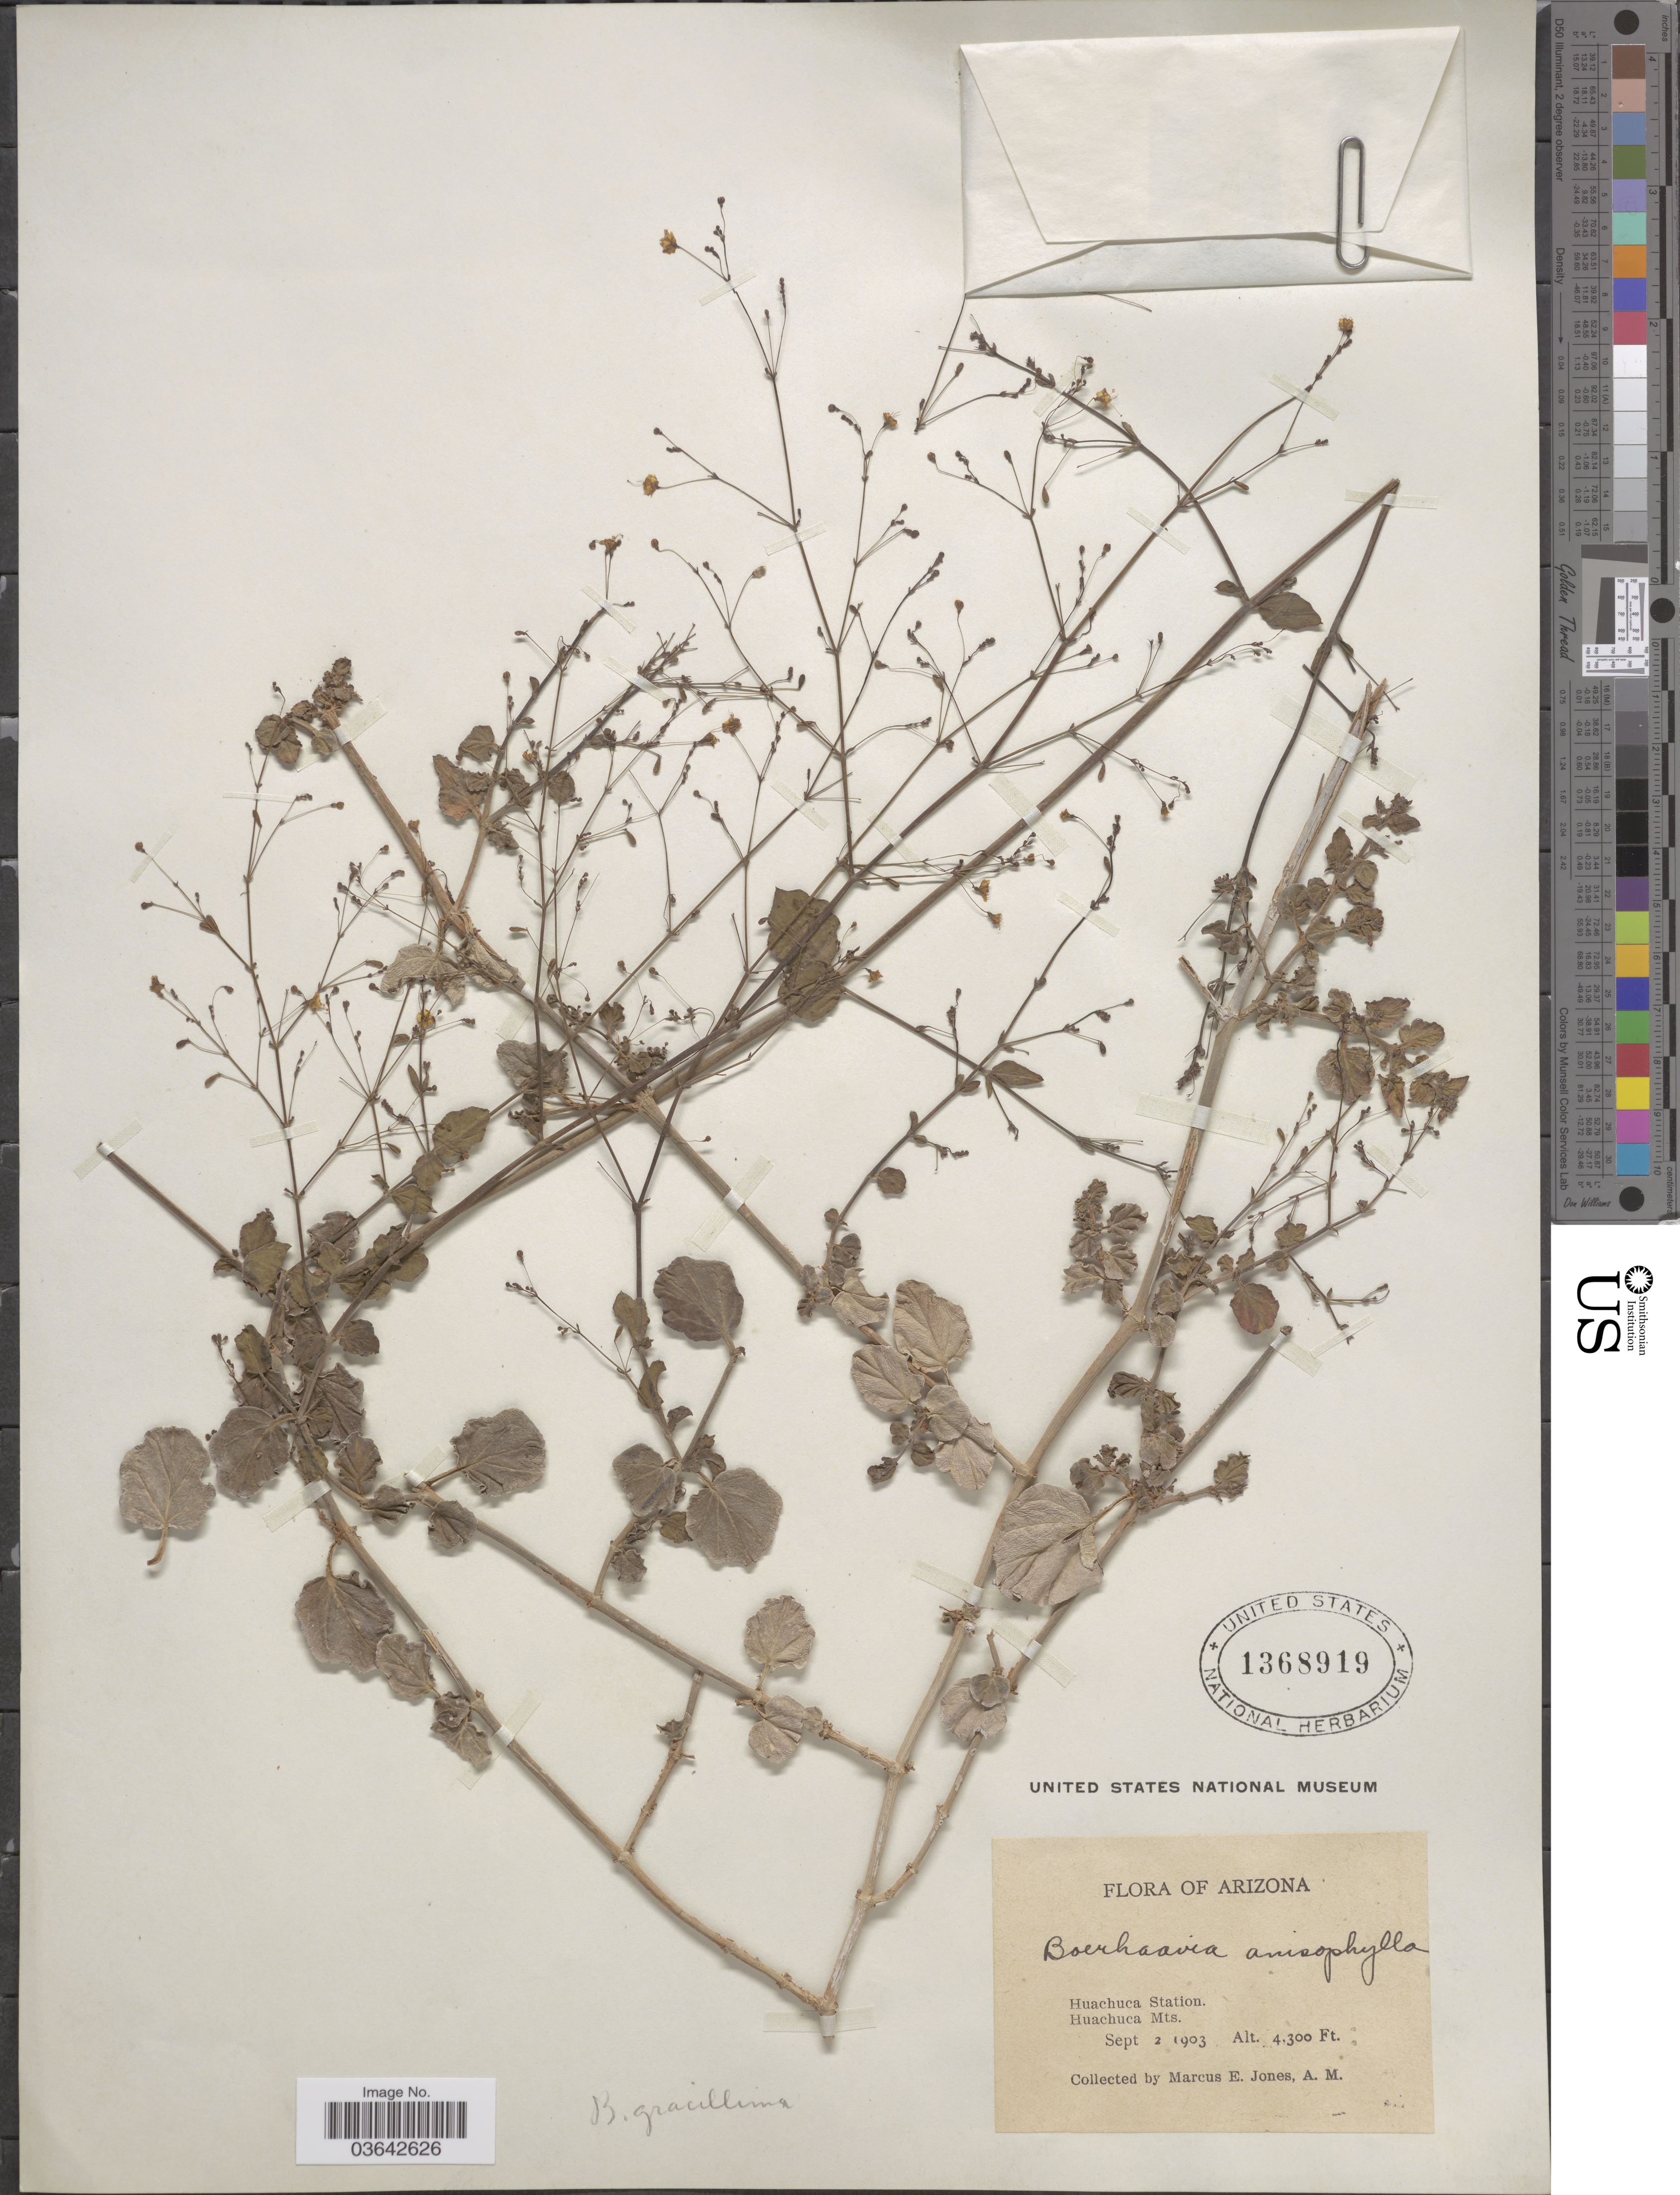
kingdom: Plantae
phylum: Tracheophyta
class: Magnoliopsida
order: Caryophyllales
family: Nyctaginaceae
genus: Boerhavia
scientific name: Boerhavia gracillima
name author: Heimerl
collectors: M. E. Jones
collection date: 1903-09-02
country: United States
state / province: Arizona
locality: Huachuca Station. Huachuca Mts.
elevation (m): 1311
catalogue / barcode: US 1368919